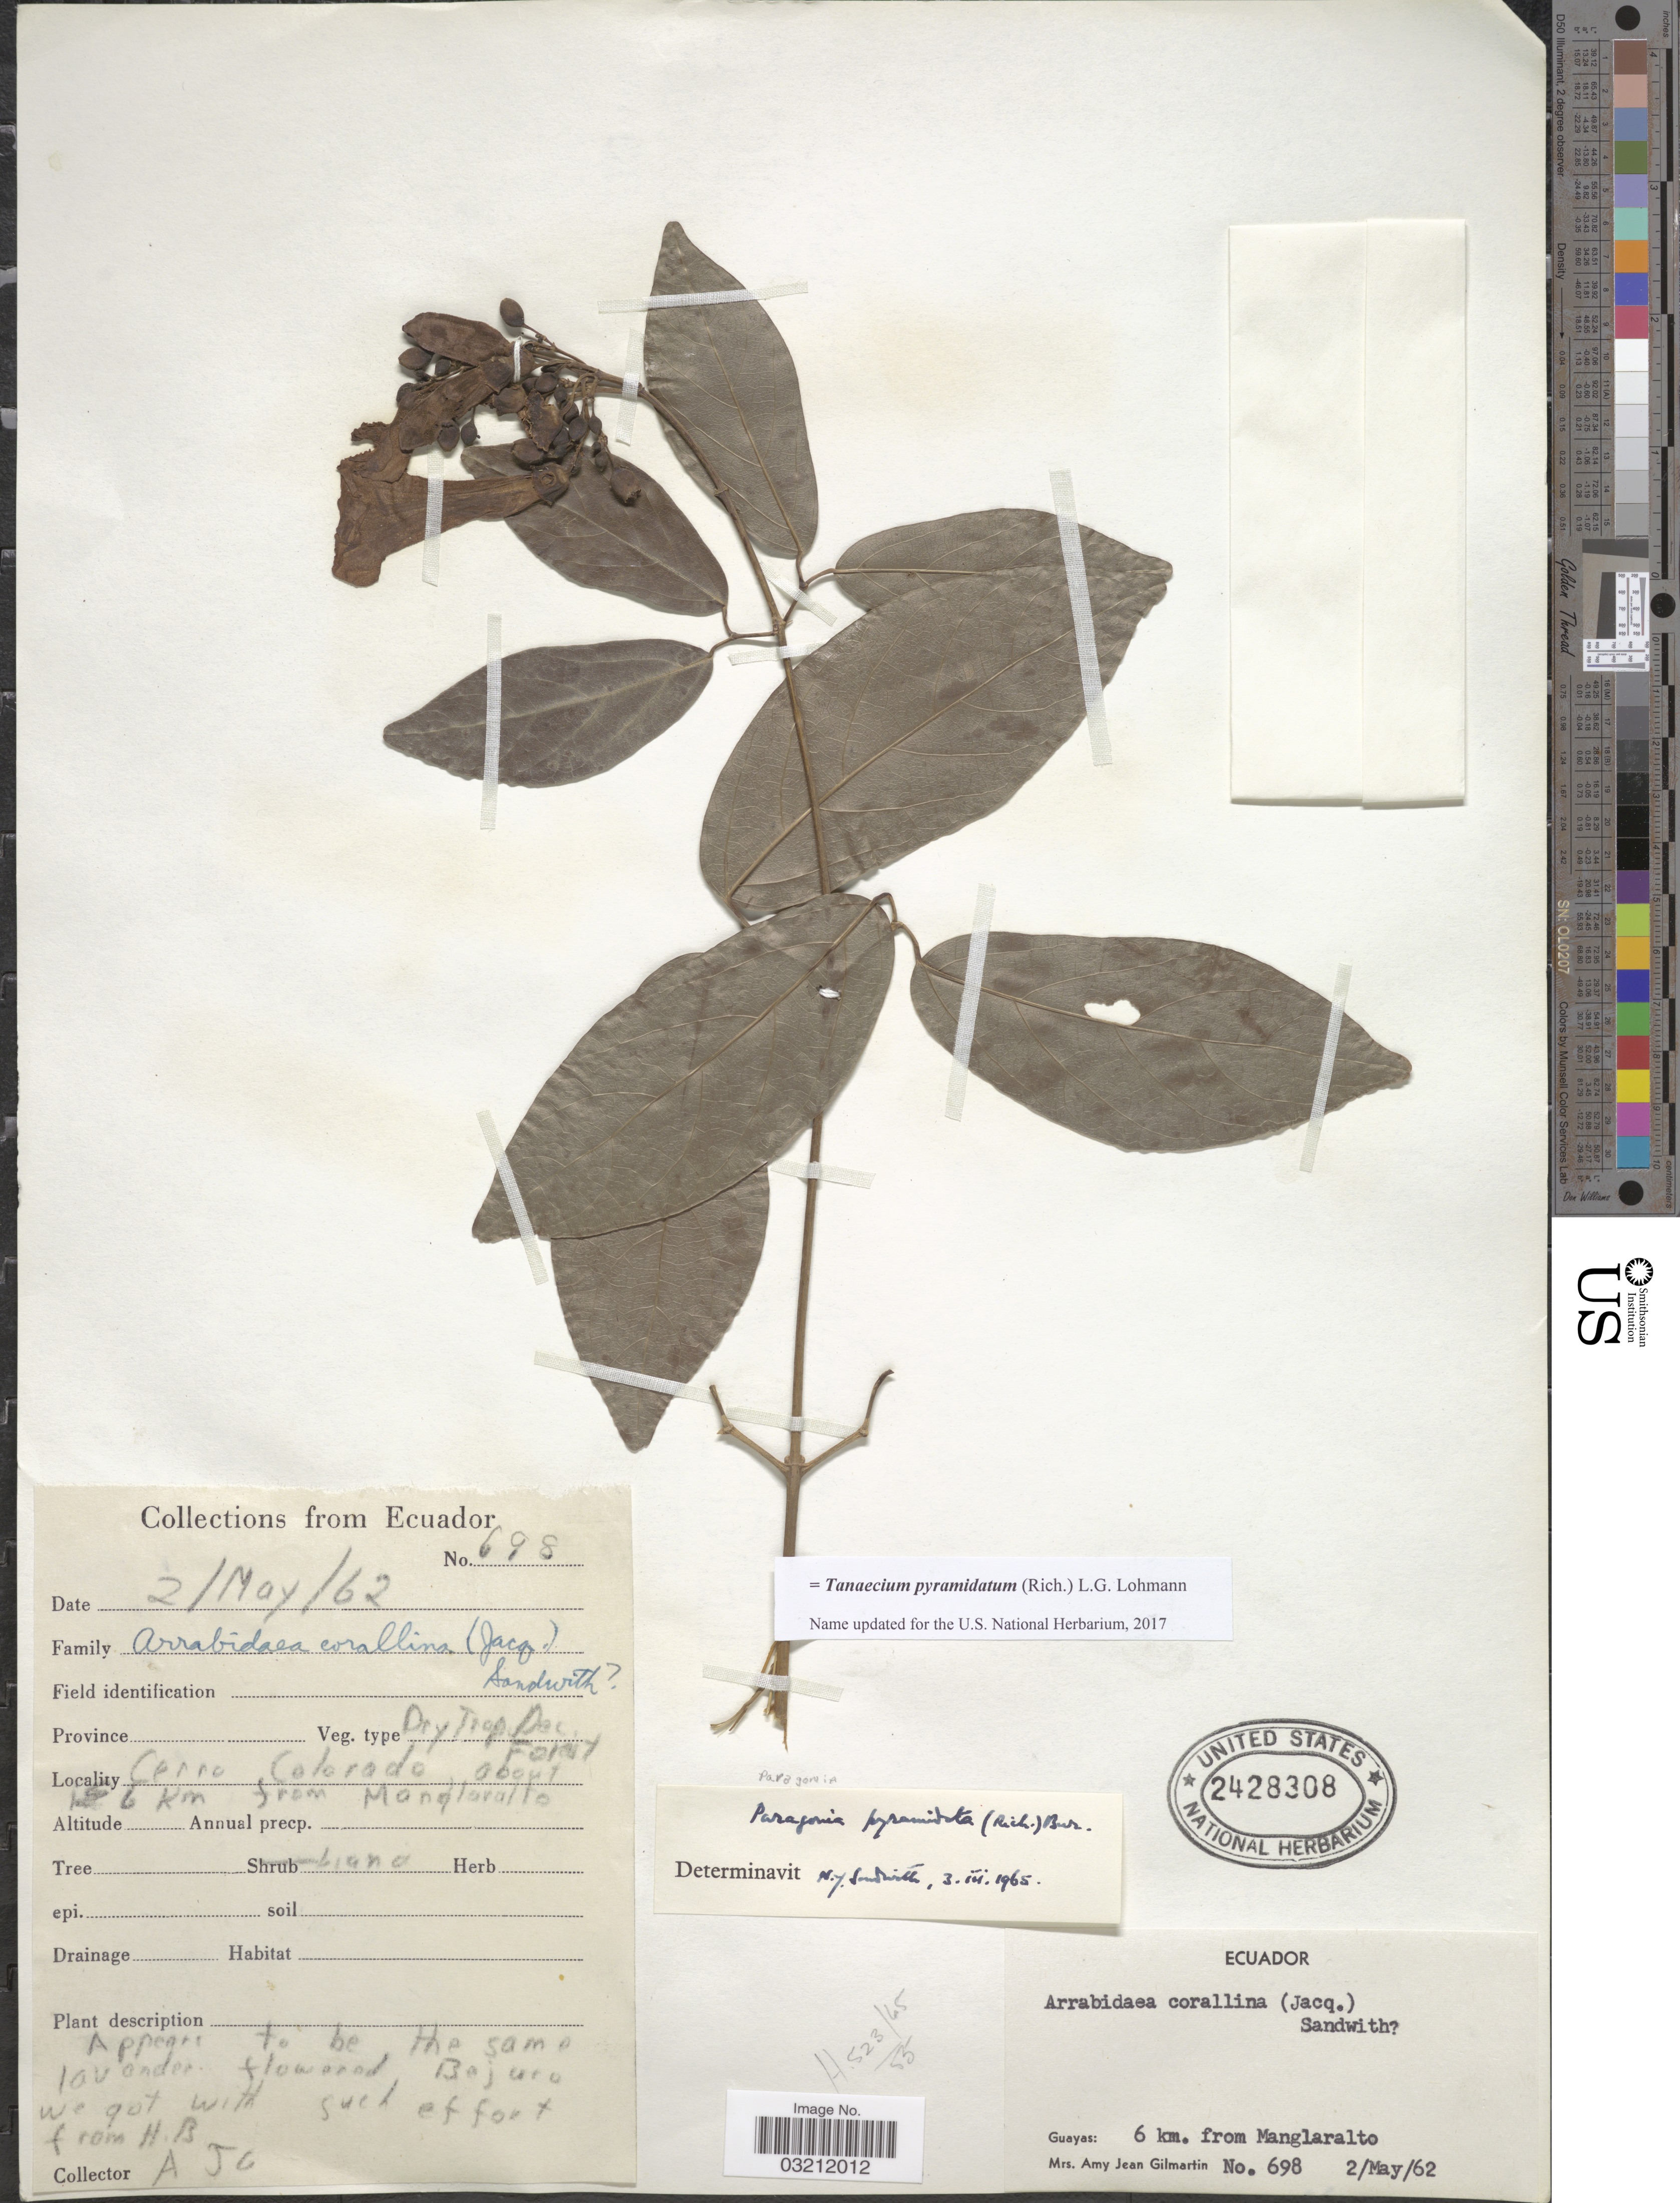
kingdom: Plantae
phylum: Tracheophyta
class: Magnoliopsida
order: Lamiales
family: Bignoniaceae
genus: Tanaecium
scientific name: Tanaecium pyramidatum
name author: (Rich.) L.G. Lohmann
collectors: A. J. Gilmartin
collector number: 698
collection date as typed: Transcribed d/m/y: 2/5/62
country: Ecuador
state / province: Guayas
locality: Cerro Colorado, about 6 km. from Manglaralto.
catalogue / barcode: US 2428308